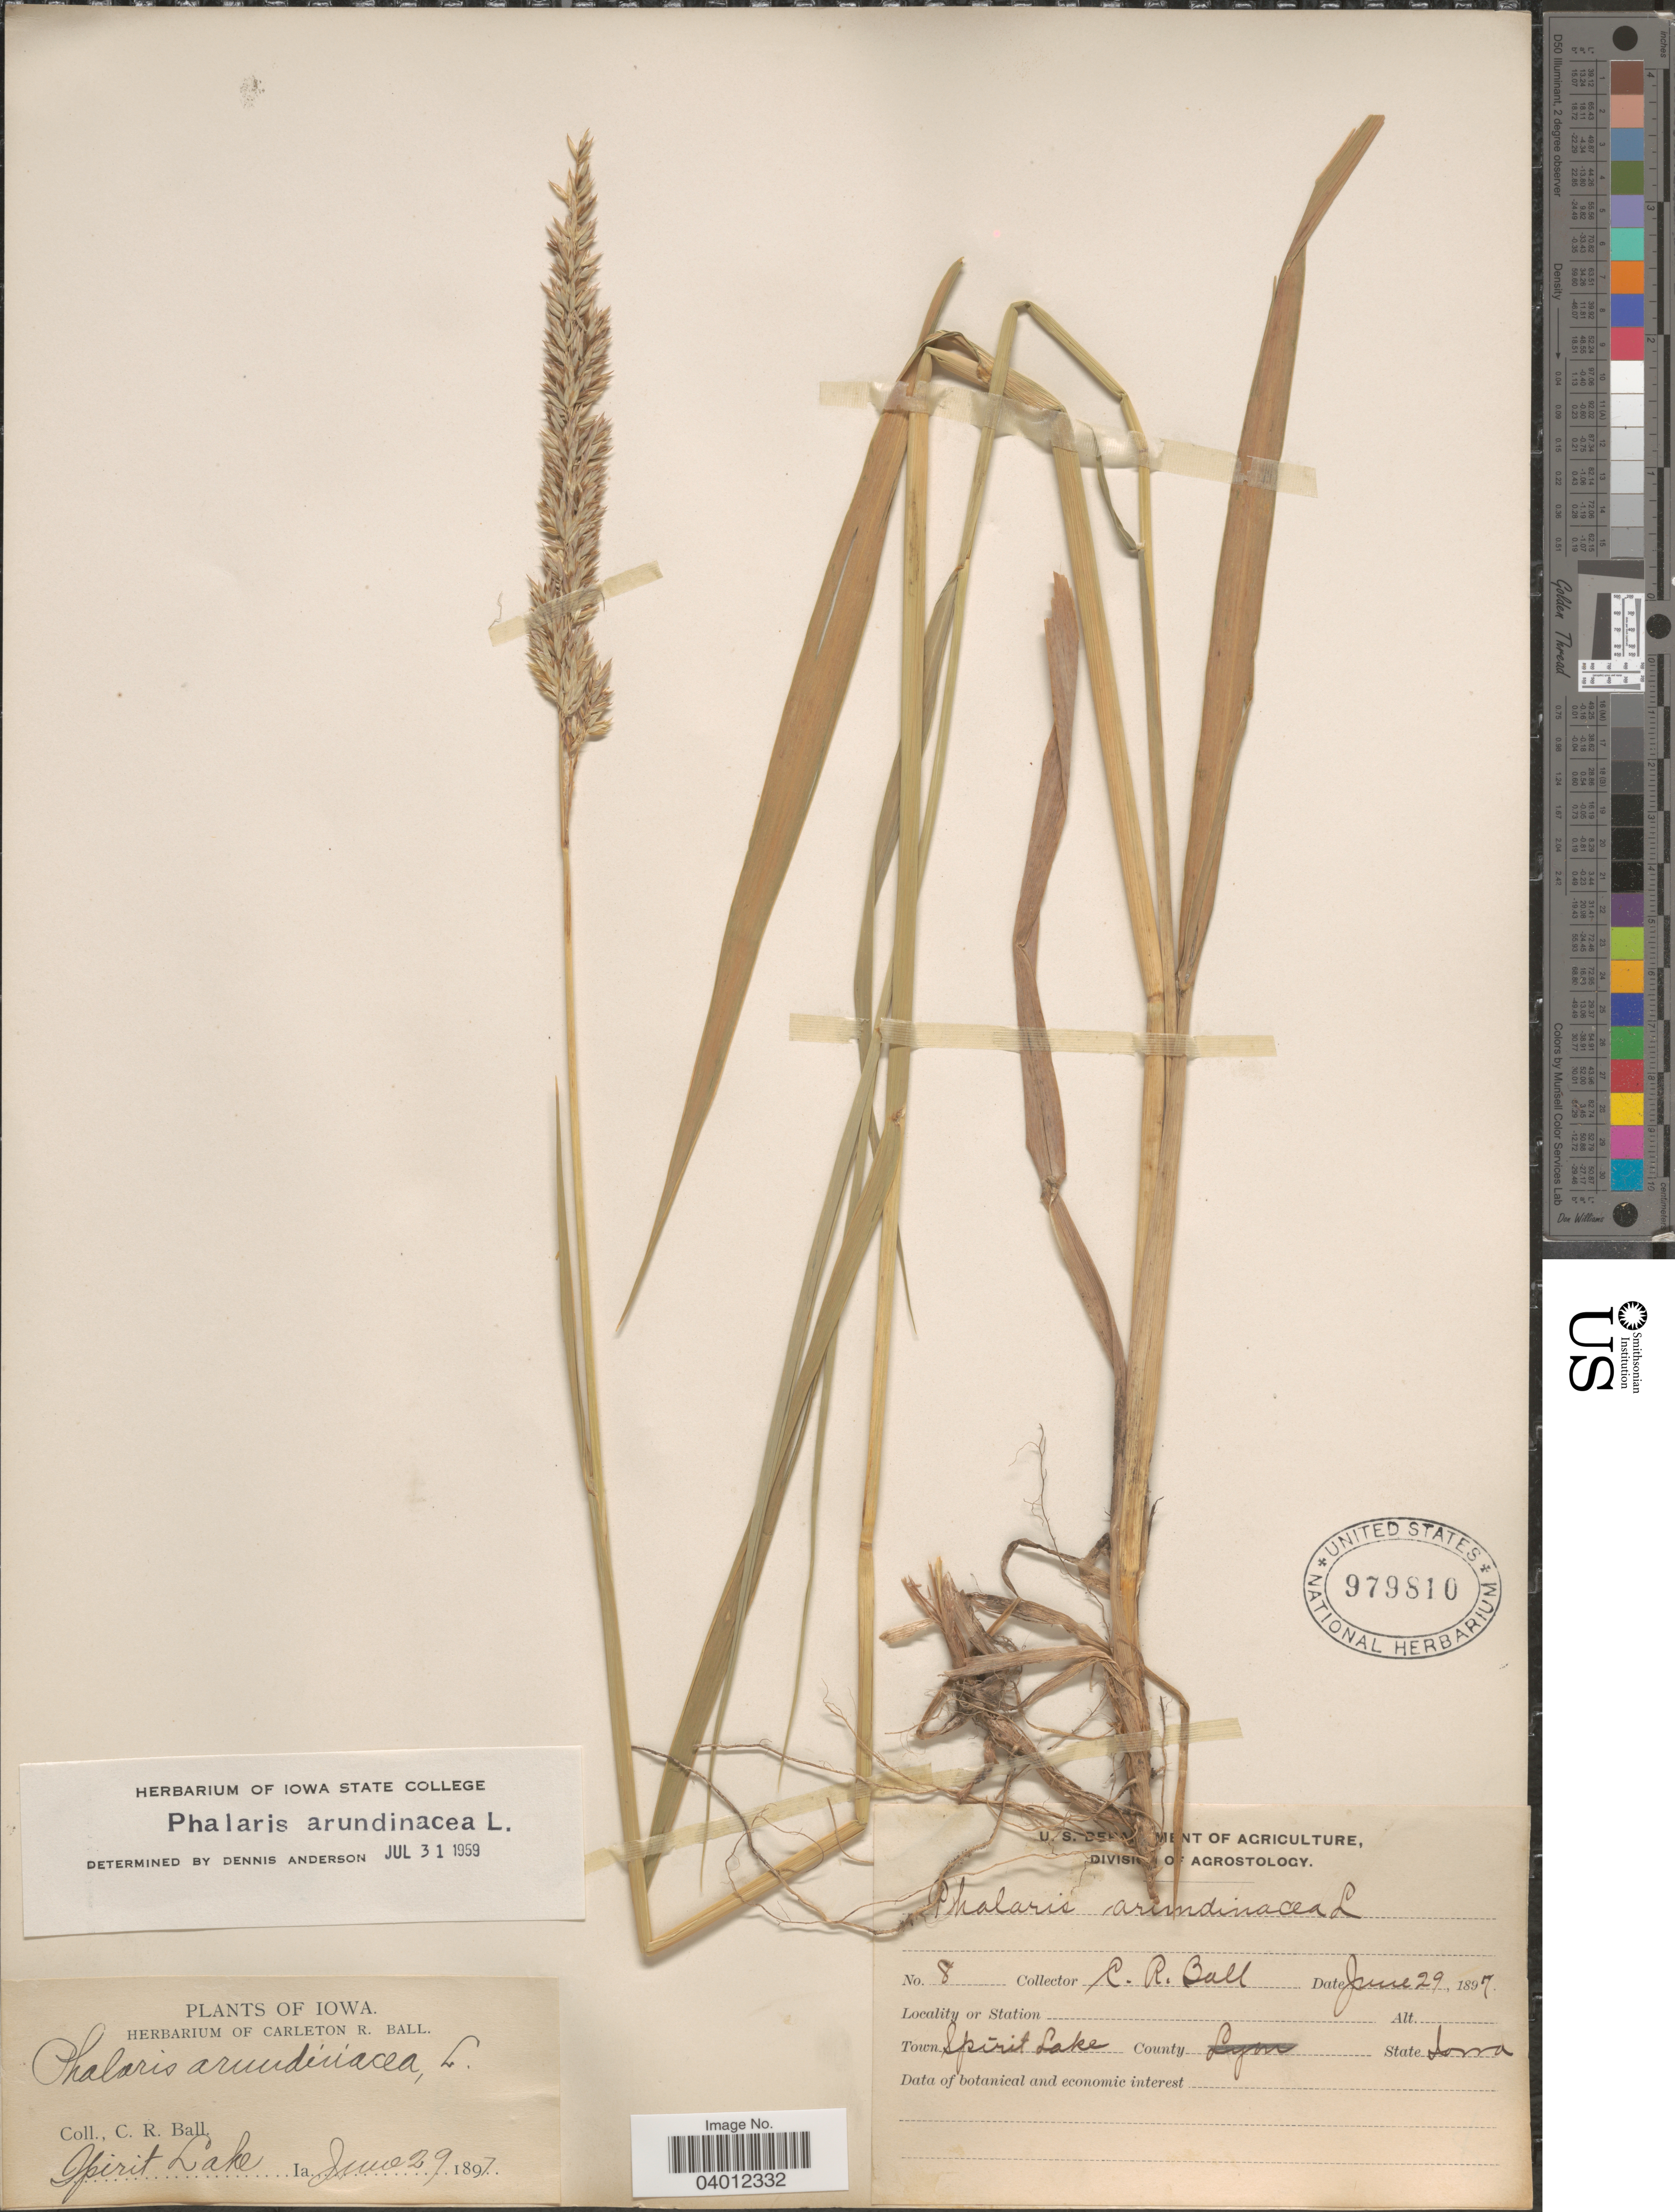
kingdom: Plantae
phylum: Tracheophyta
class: Liliopsida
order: Poales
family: Poaceae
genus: Phalaris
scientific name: Phalaris arundinacea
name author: L.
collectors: C. R. Ball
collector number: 8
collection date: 1897-06-29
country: United States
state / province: Iowa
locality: Spirit Lake. Town Spirit Lake.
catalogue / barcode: US 979810